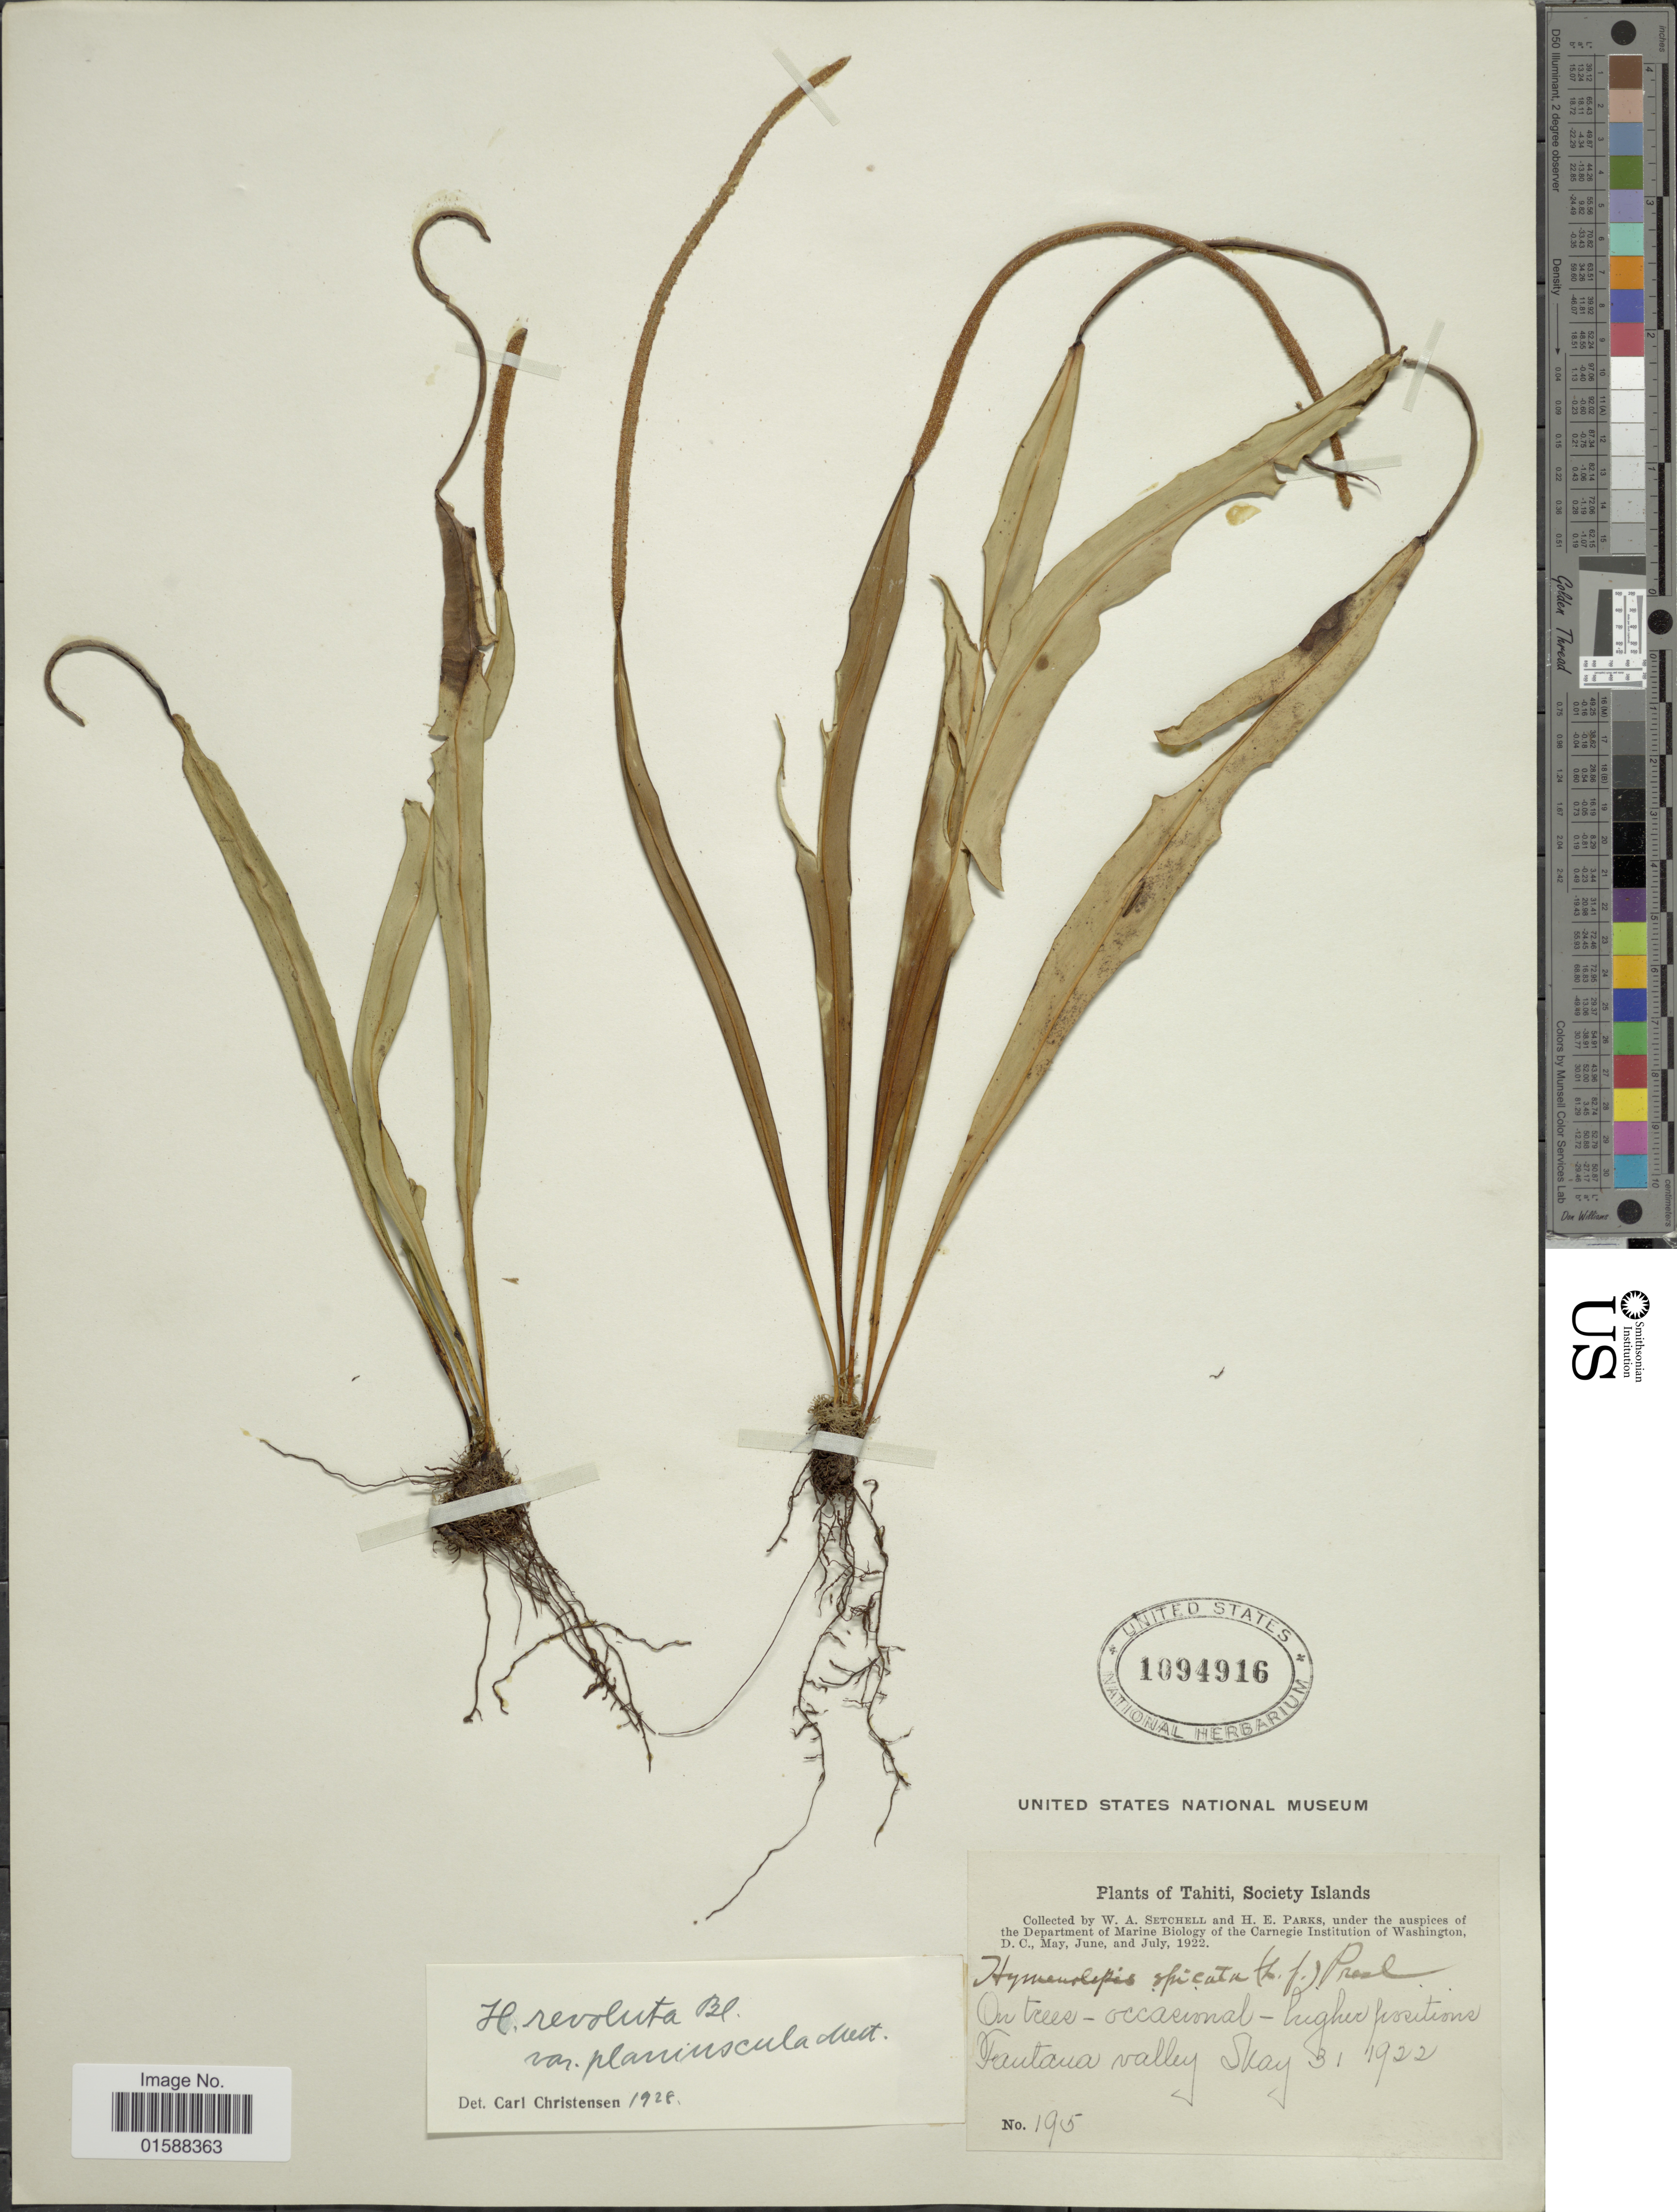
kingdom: Plantae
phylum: Tracheophyta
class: Polypodiopsida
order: Polypodiales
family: Polypodiaceae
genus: Lepisorus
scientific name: Lepisorus revoluta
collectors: W. Setchell & H. E. Parks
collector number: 195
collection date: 1922-05-31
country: French Polynesia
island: Tahiti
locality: Tahiti, Society Islands. Fautaua valley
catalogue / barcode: US 1094916